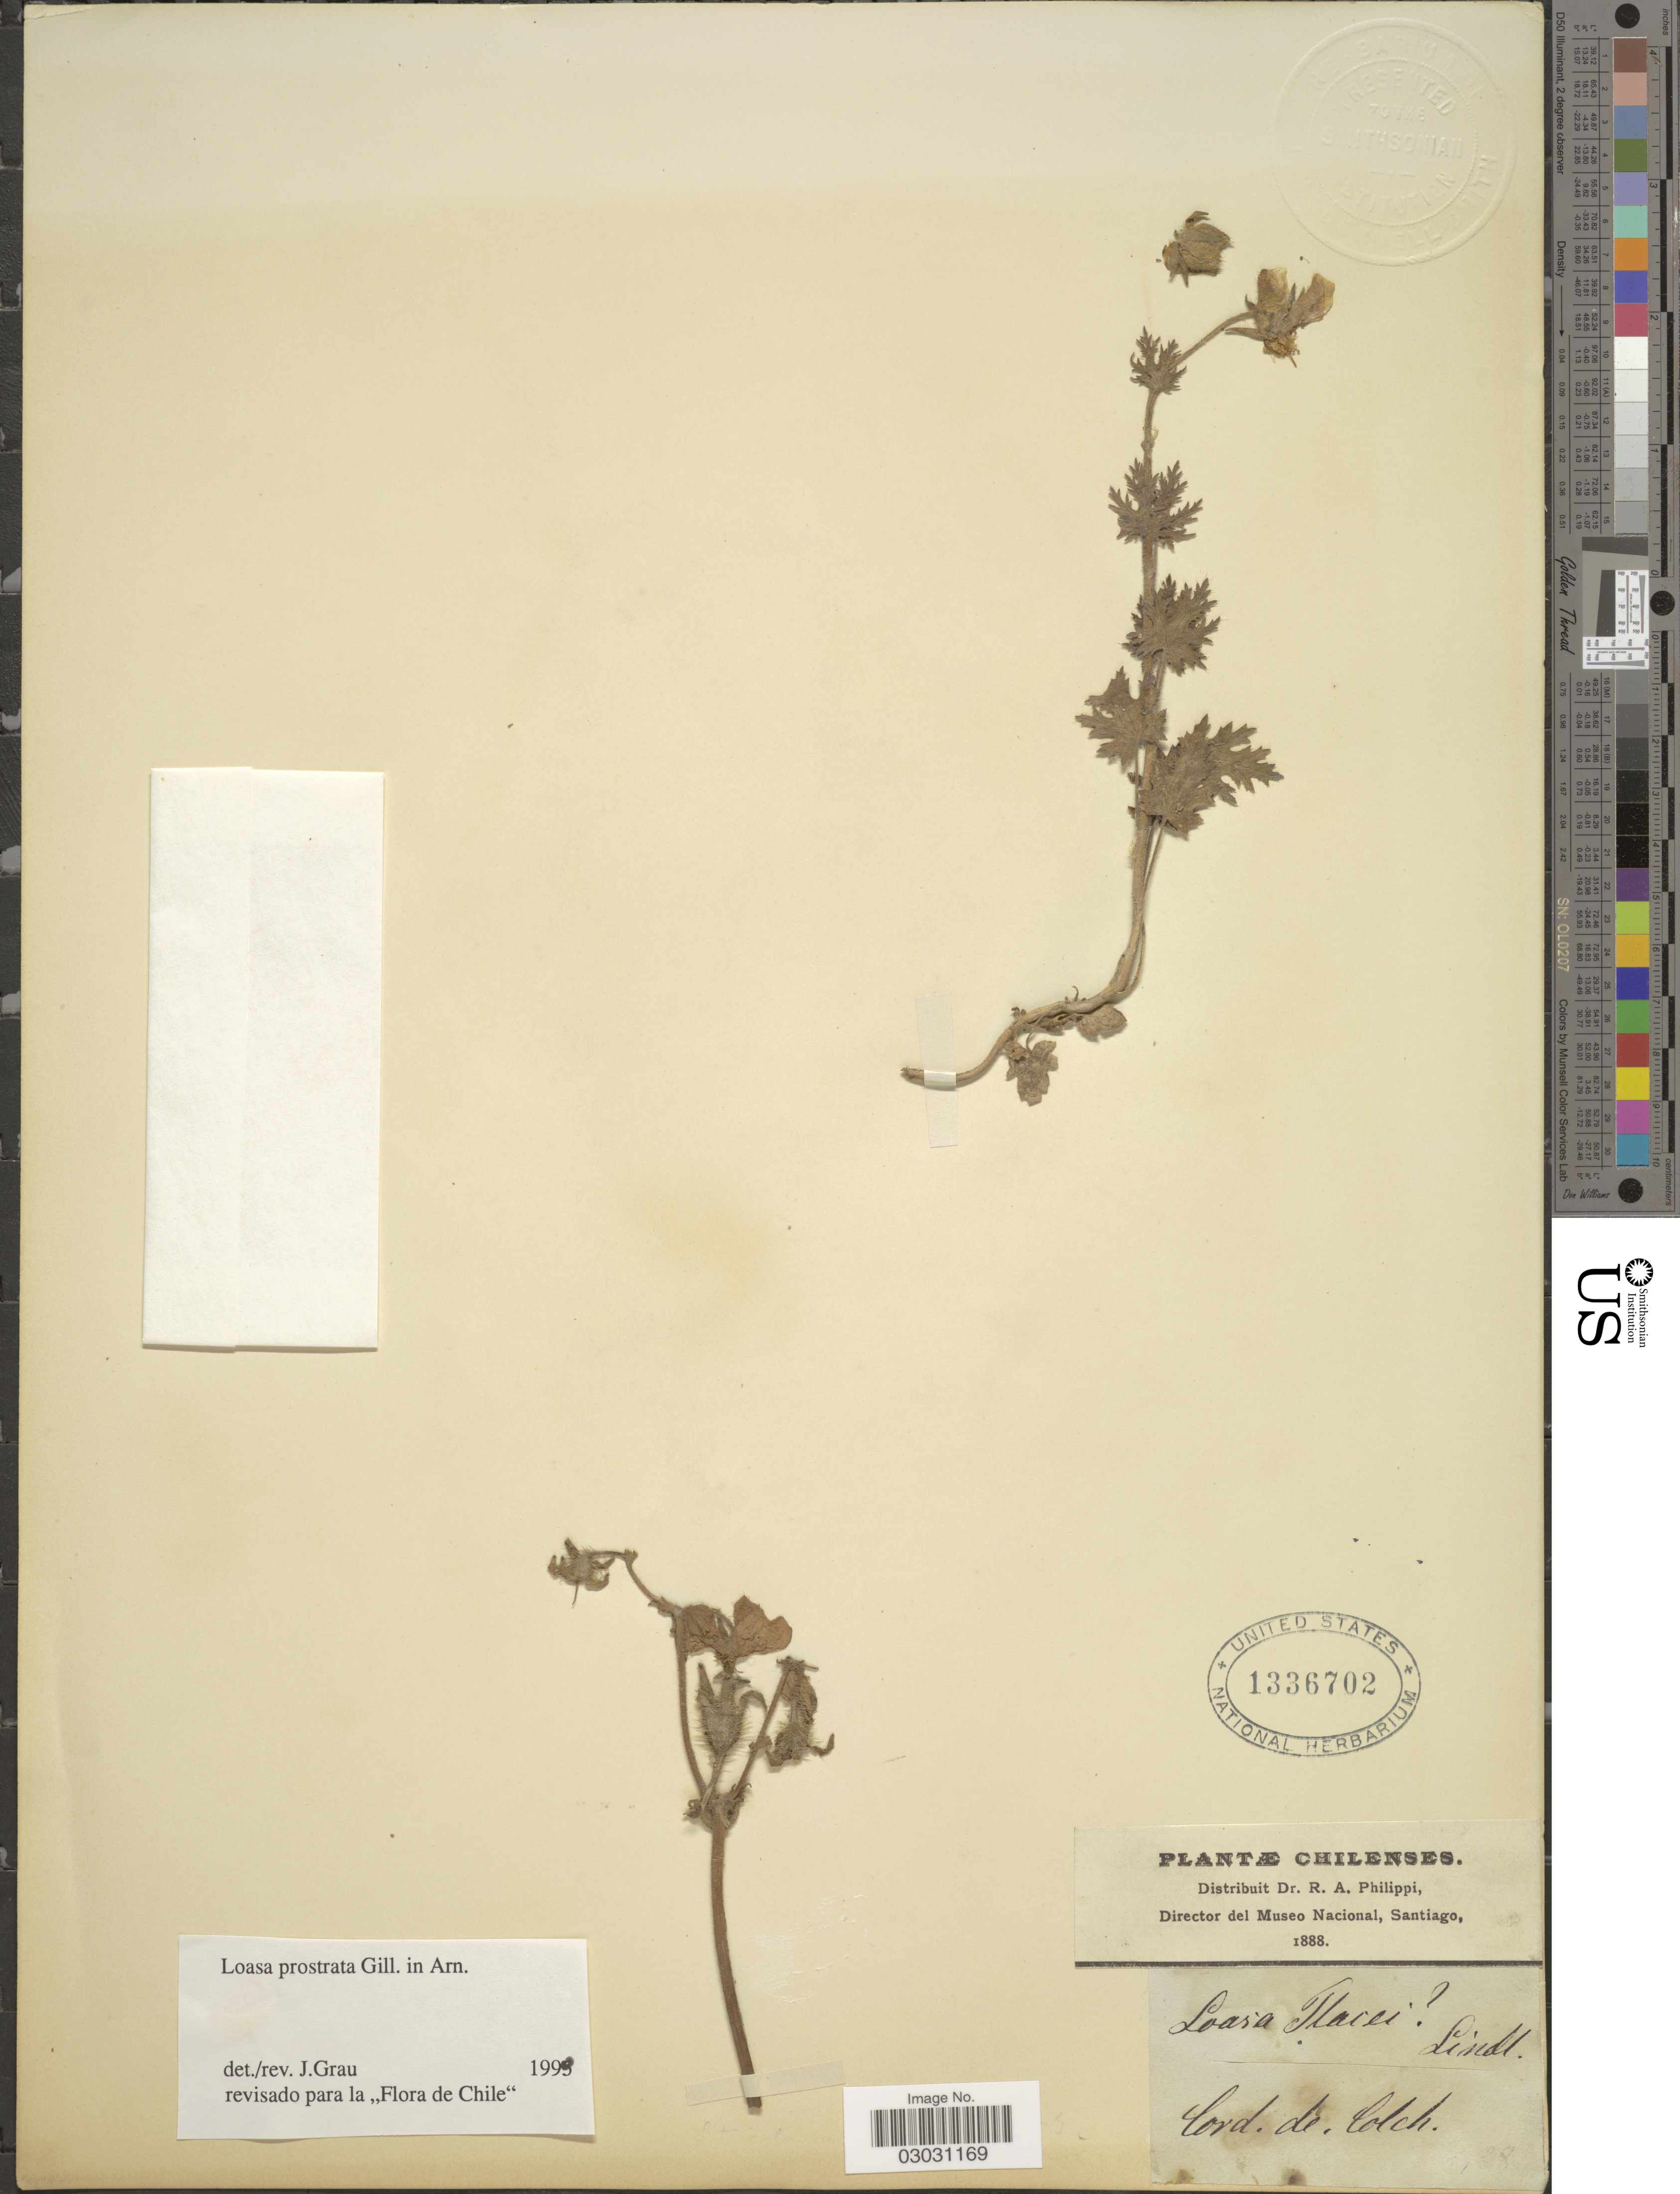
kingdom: Plantae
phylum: Tracheophyta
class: Magnoliopsida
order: Cornales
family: Loasaceae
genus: Loasa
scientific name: Loasa prostrata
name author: Gillies ex Arn.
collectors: R. A. Philippi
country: Chile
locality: Cord. de. Colch.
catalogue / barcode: US 1336702